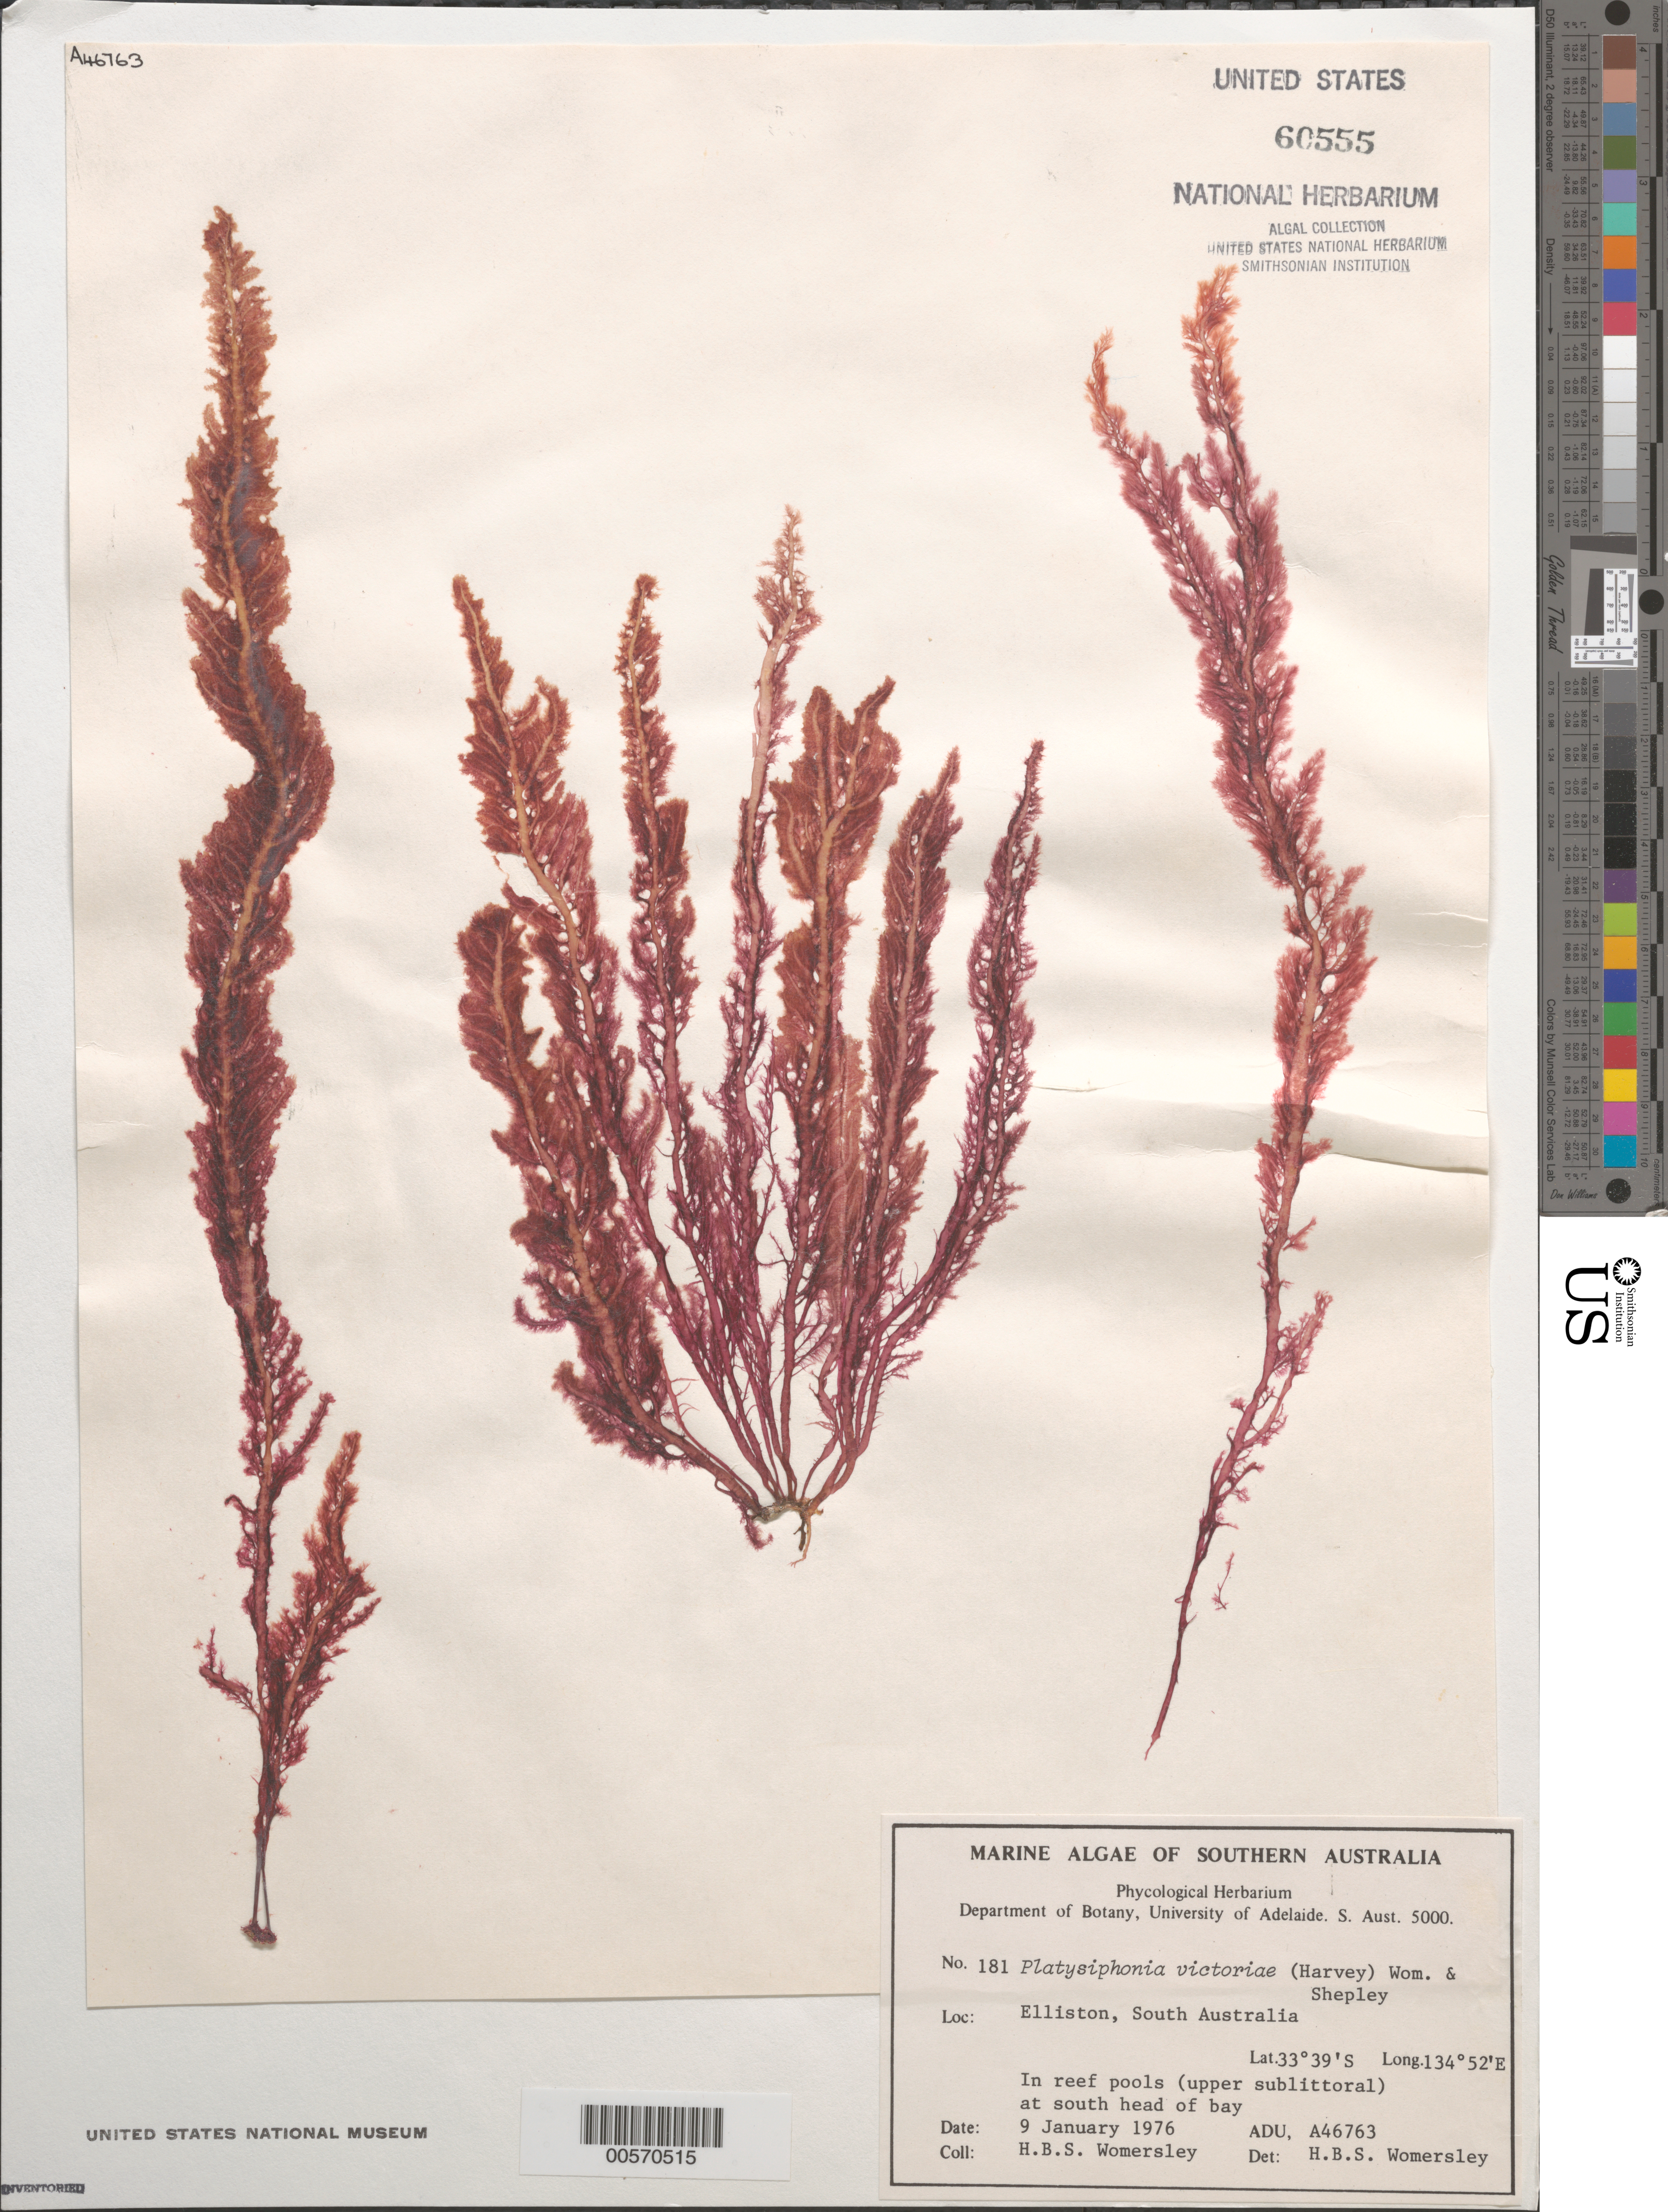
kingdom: Plantae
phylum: Rhodophyta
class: Florideophyceae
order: Ceramiales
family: Sarcomeniaceae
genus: Platysiphonia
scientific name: Platysiphonia victoriae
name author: (Harv. ex J. Agardh) Womersley & Shepley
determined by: Womersley, H. B. S.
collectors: H. B. S. Womersley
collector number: ADU A46763 & 181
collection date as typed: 09 Jan 1976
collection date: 1976-01-09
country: Australia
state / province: South Australia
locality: Elliston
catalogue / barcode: US 60555